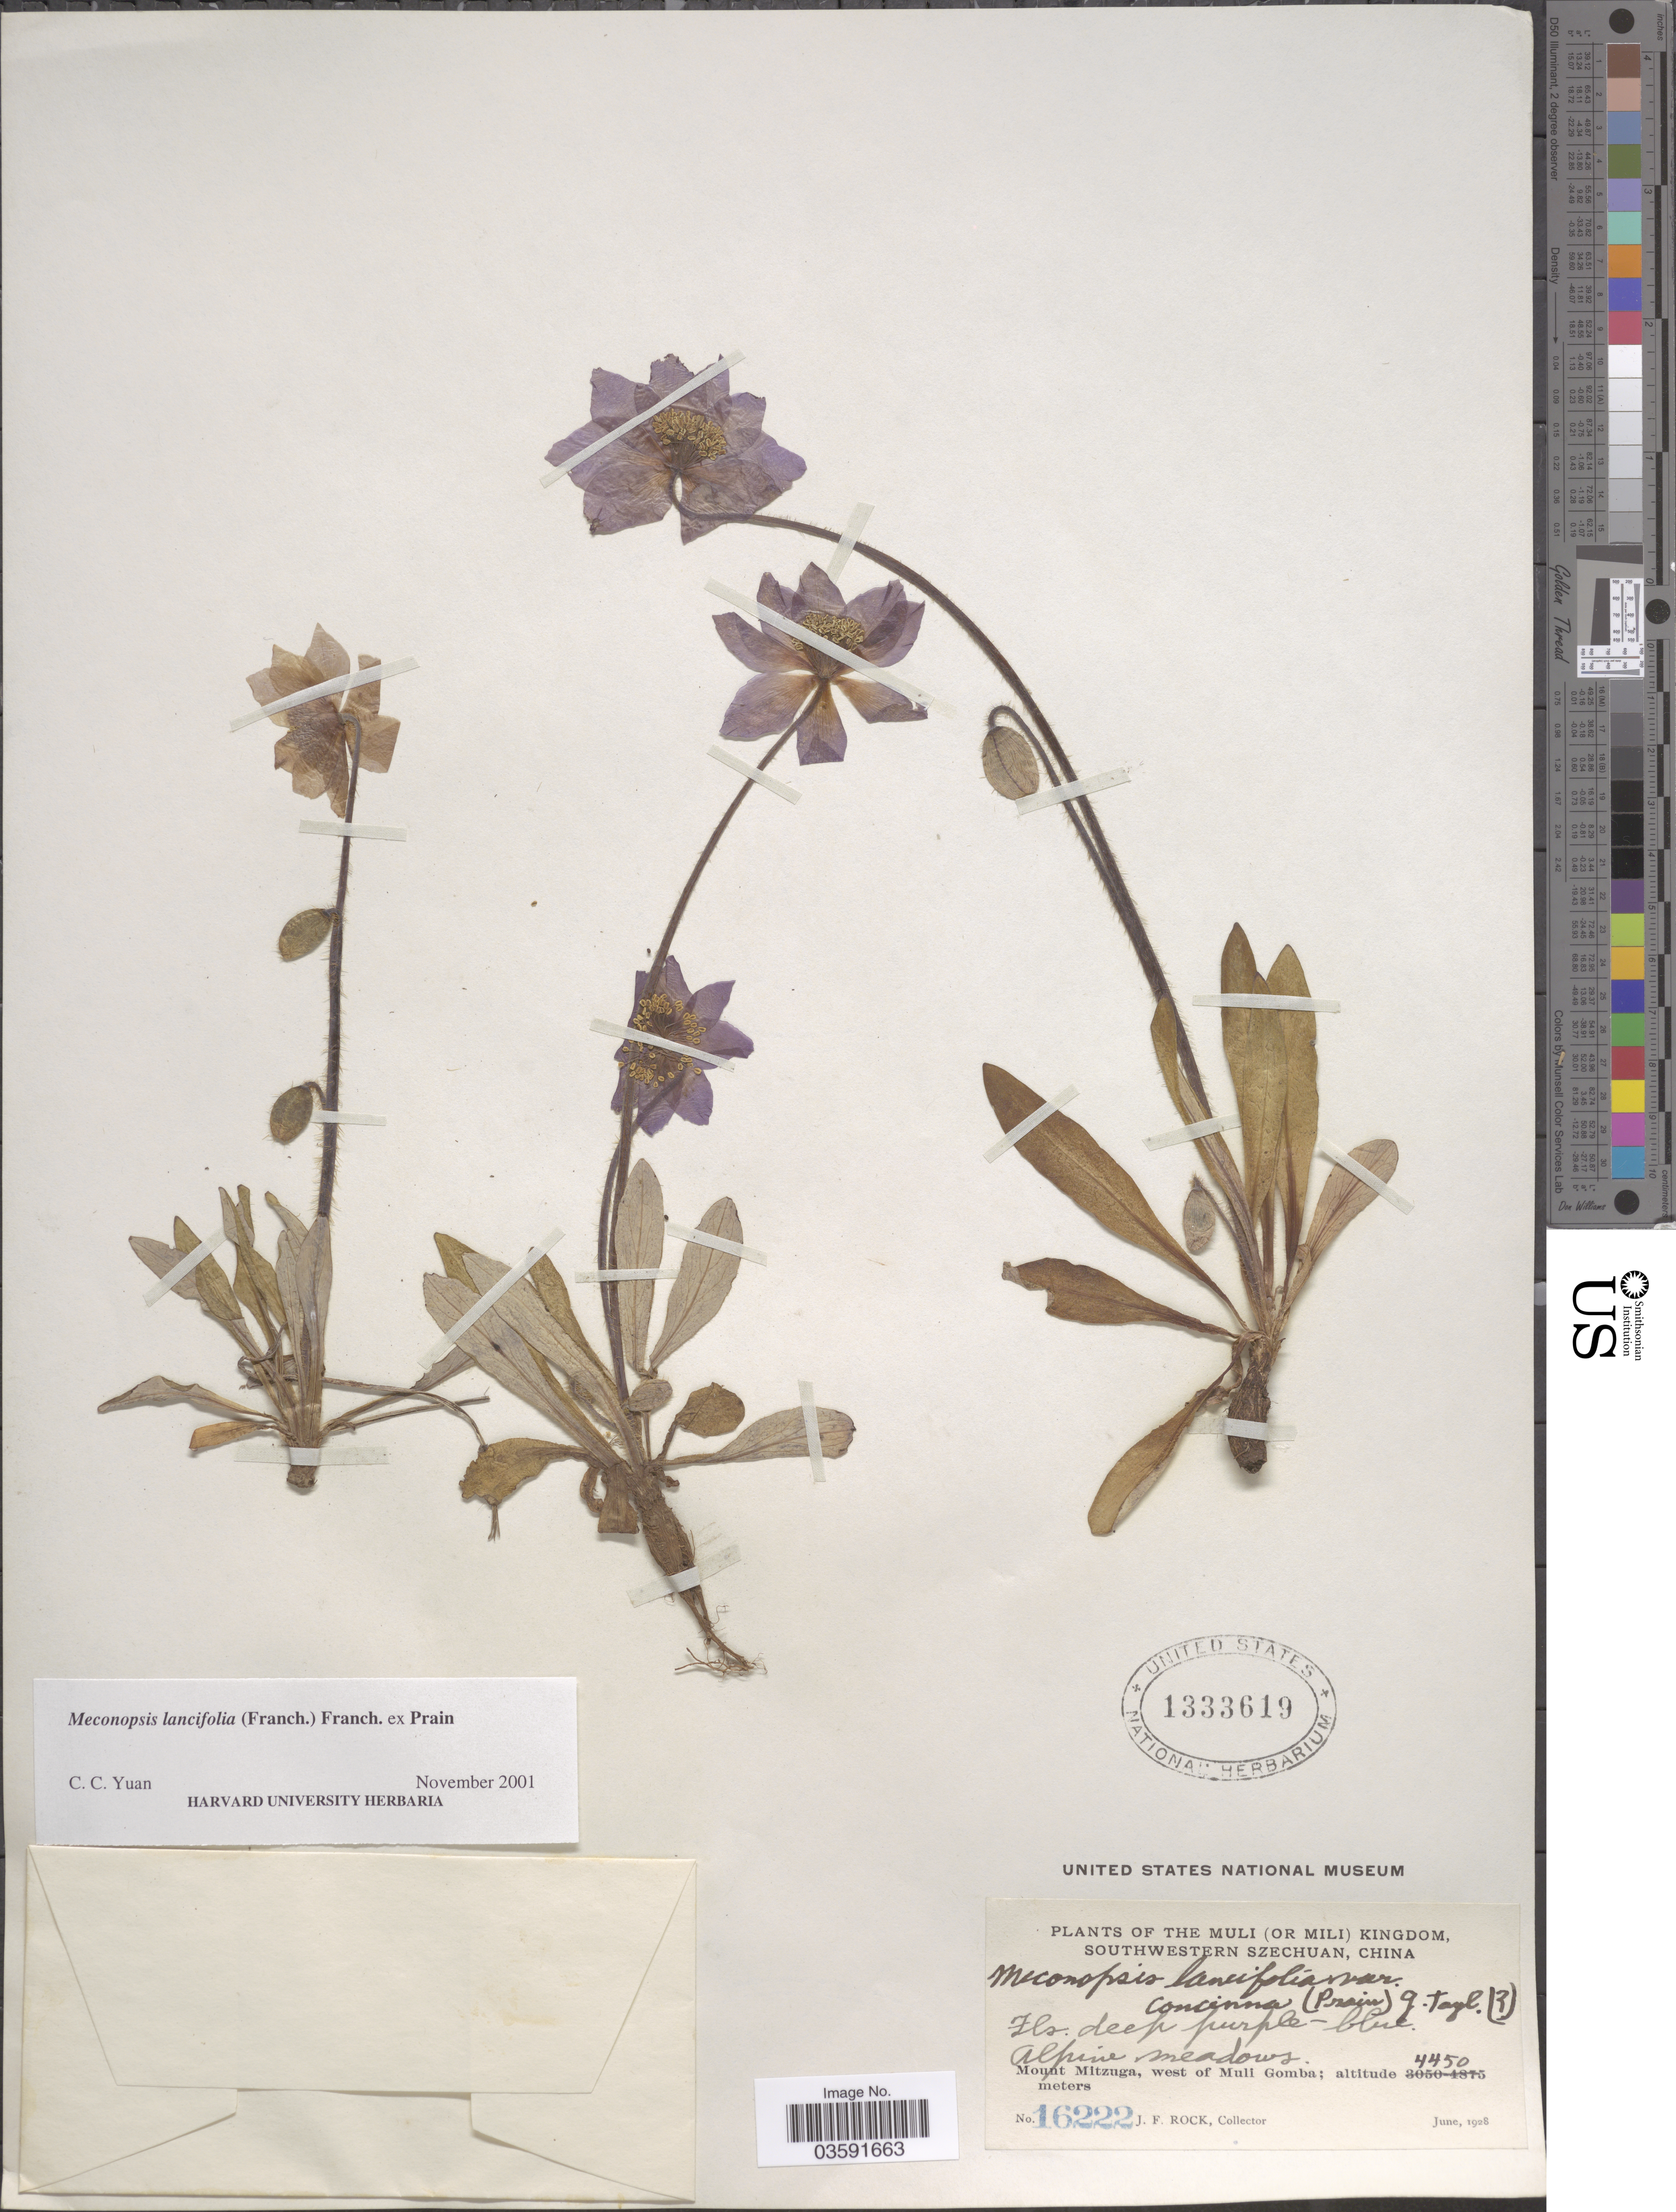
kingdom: Plantae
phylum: Tracheophyta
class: Magnoliopsida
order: Ranunculales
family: Papaveraceae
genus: Meconopsis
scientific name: Meconopsis lancifolia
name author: Franch. ex Prain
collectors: J. Rock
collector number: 16222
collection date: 1928-06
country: China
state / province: Sichuan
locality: The Muli (or Mili) Kingdom Southwestern Szechuan. Mount Mitzuga, west of Muli Gomba.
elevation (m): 4450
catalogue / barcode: US 1333619